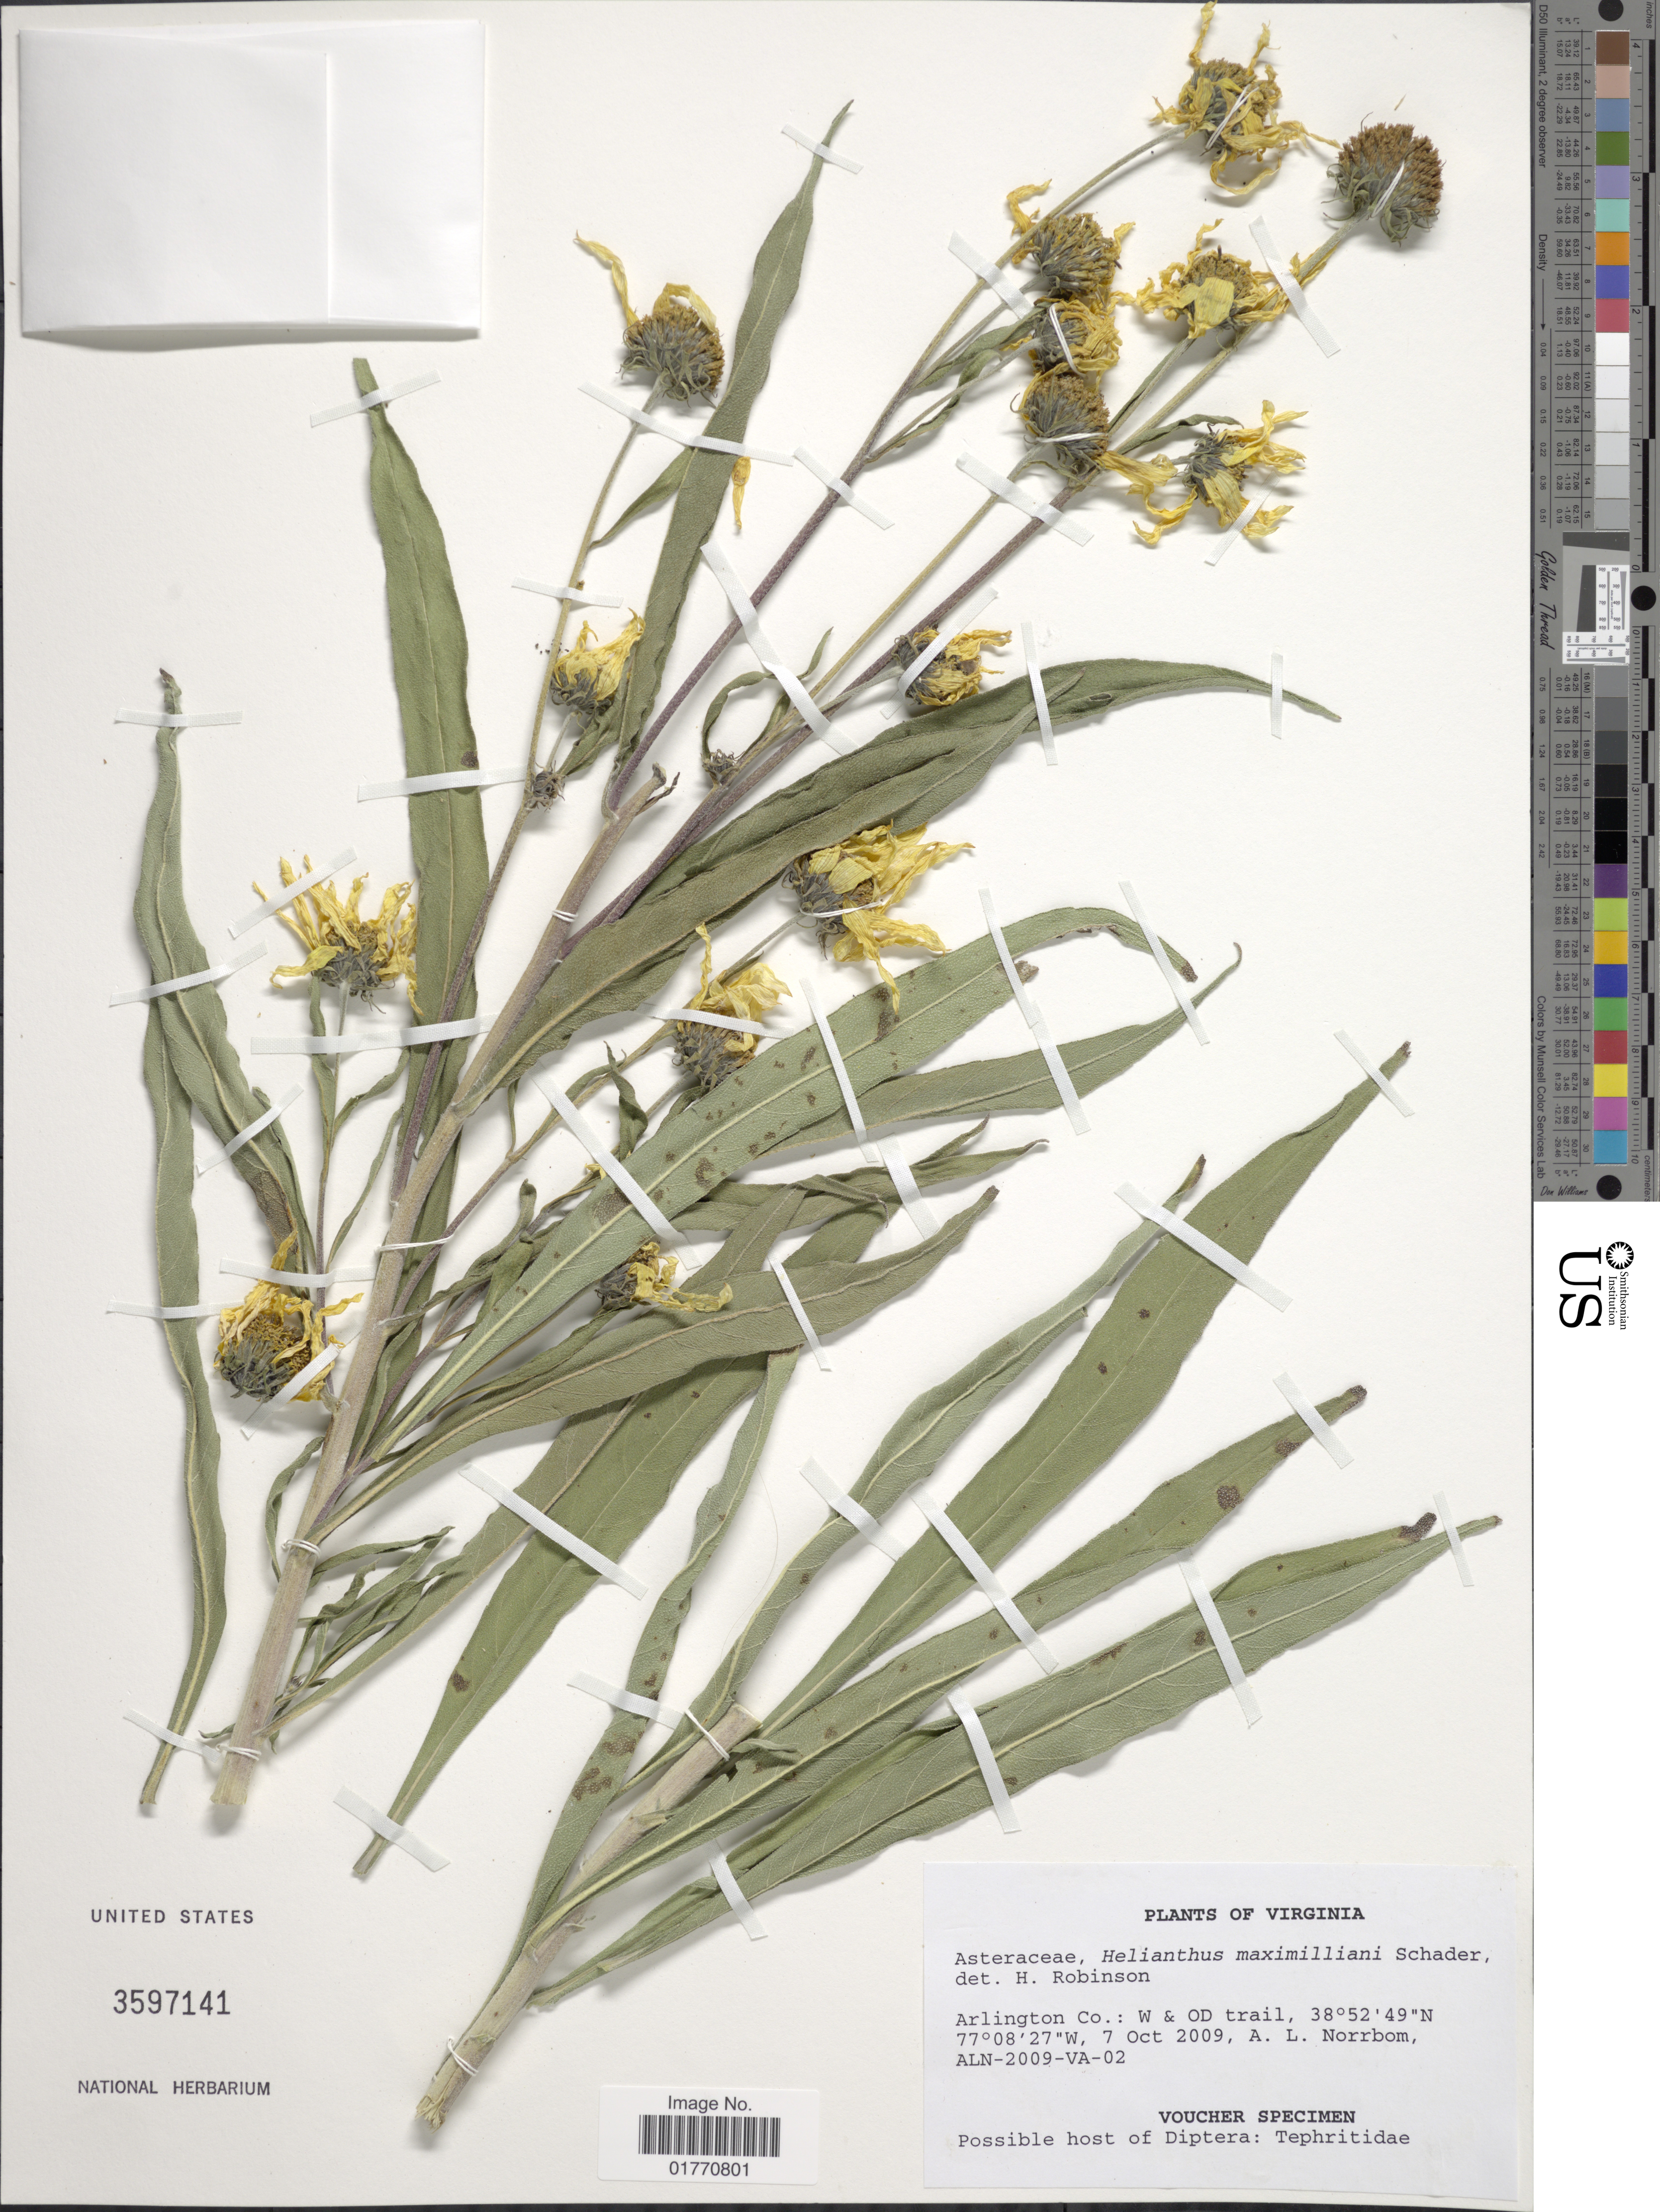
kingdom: Plantae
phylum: Tracheophyta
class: Magnoliopsida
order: Asterales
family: Asteraceae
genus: Helianthus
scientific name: Helianthus maximiliani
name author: Schrad.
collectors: A. L. Norrbom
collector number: ALN-2009-VA-02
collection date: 2009-10-07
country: United States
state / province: Virginia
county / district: Arlington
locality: Arlington Co.: W & OD trail.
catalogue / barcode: US 3597141